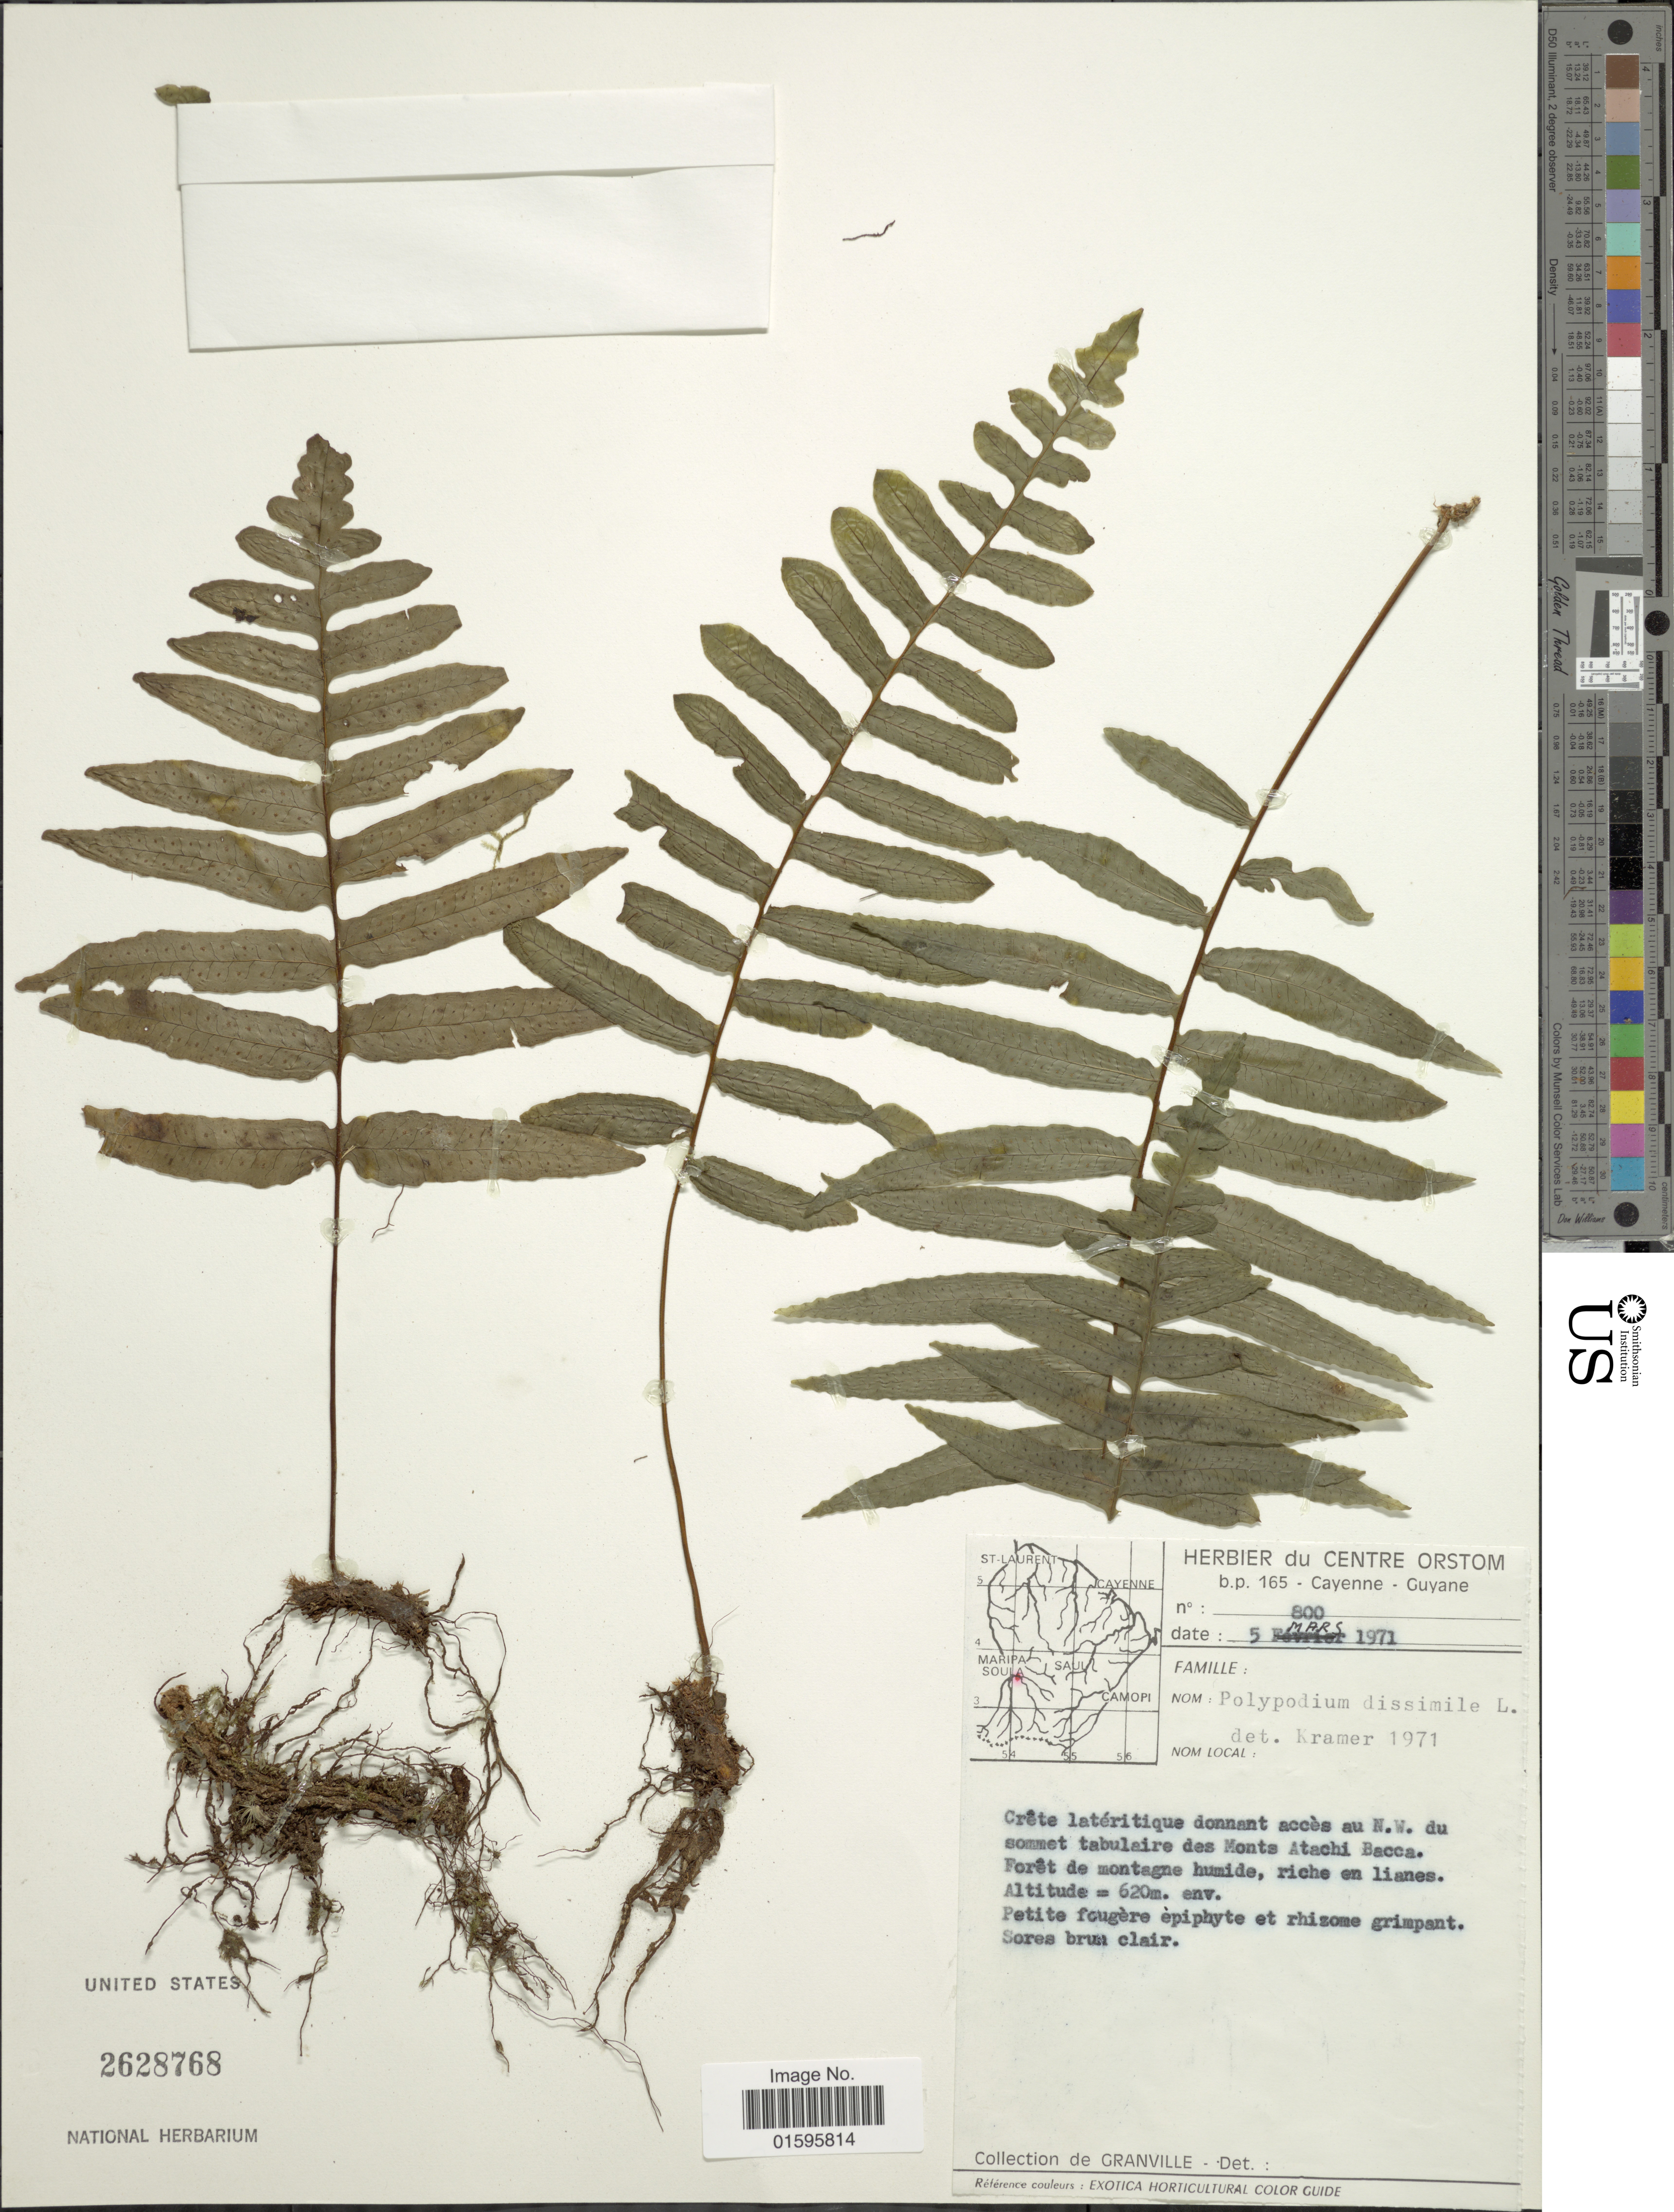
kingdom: Plantae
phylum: Tracheophyta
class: Polypodiopsida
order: Polypodiales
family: Polypodiaceae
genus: Polypodium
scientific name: Polypodium dulce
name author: Poir.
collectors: Granville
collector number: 800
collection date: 1971-03-05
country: French Guiana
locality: Au N. W. du sommet tabulaire des Monts Atachi Bacca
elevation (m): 620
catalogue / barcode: US 2628768